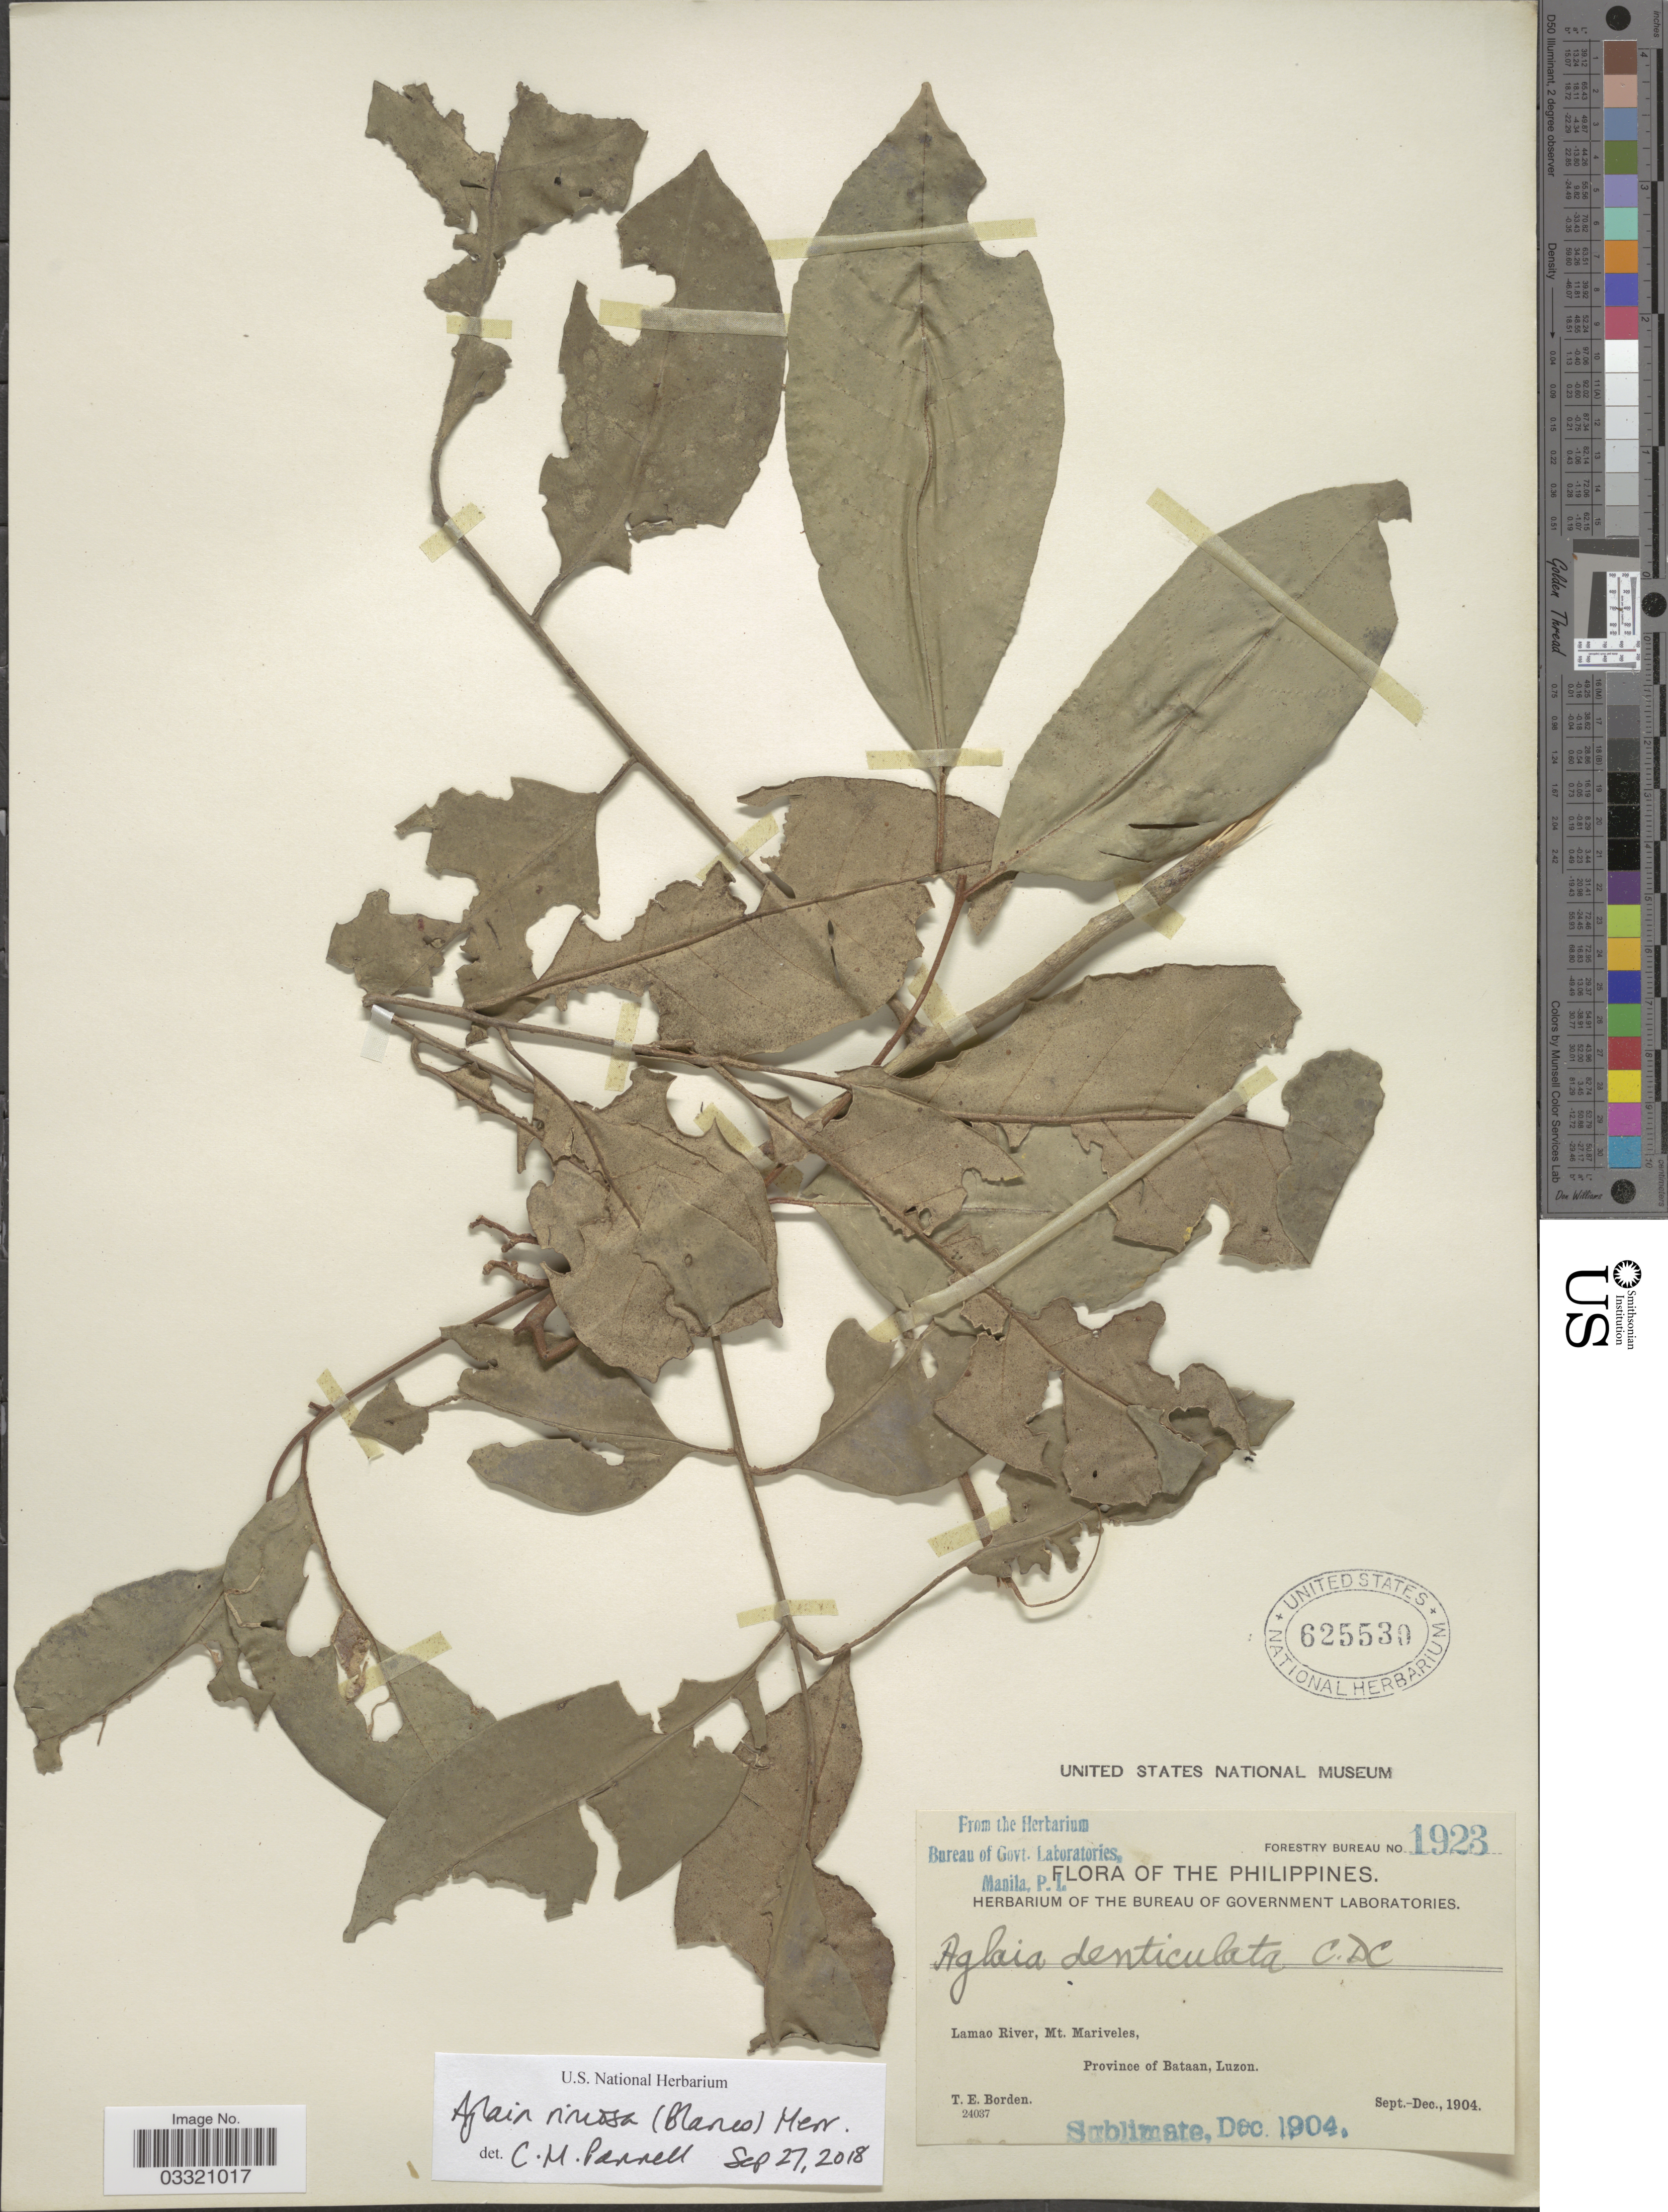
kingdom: Plantae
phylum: Tracheophyta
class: Magnoliopsida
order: Sapindales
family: Meliaceae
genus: Aglaia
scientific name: Aglaia rimosa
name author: (Blanco) Merr.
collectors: T. E. Borden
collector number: Forestry Bureau 1923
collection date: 1904-09/1904-12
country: Philippines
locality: Lamao River, Mt. Mariveles, Province of Bataan, Luzon.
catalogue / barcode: US 625530